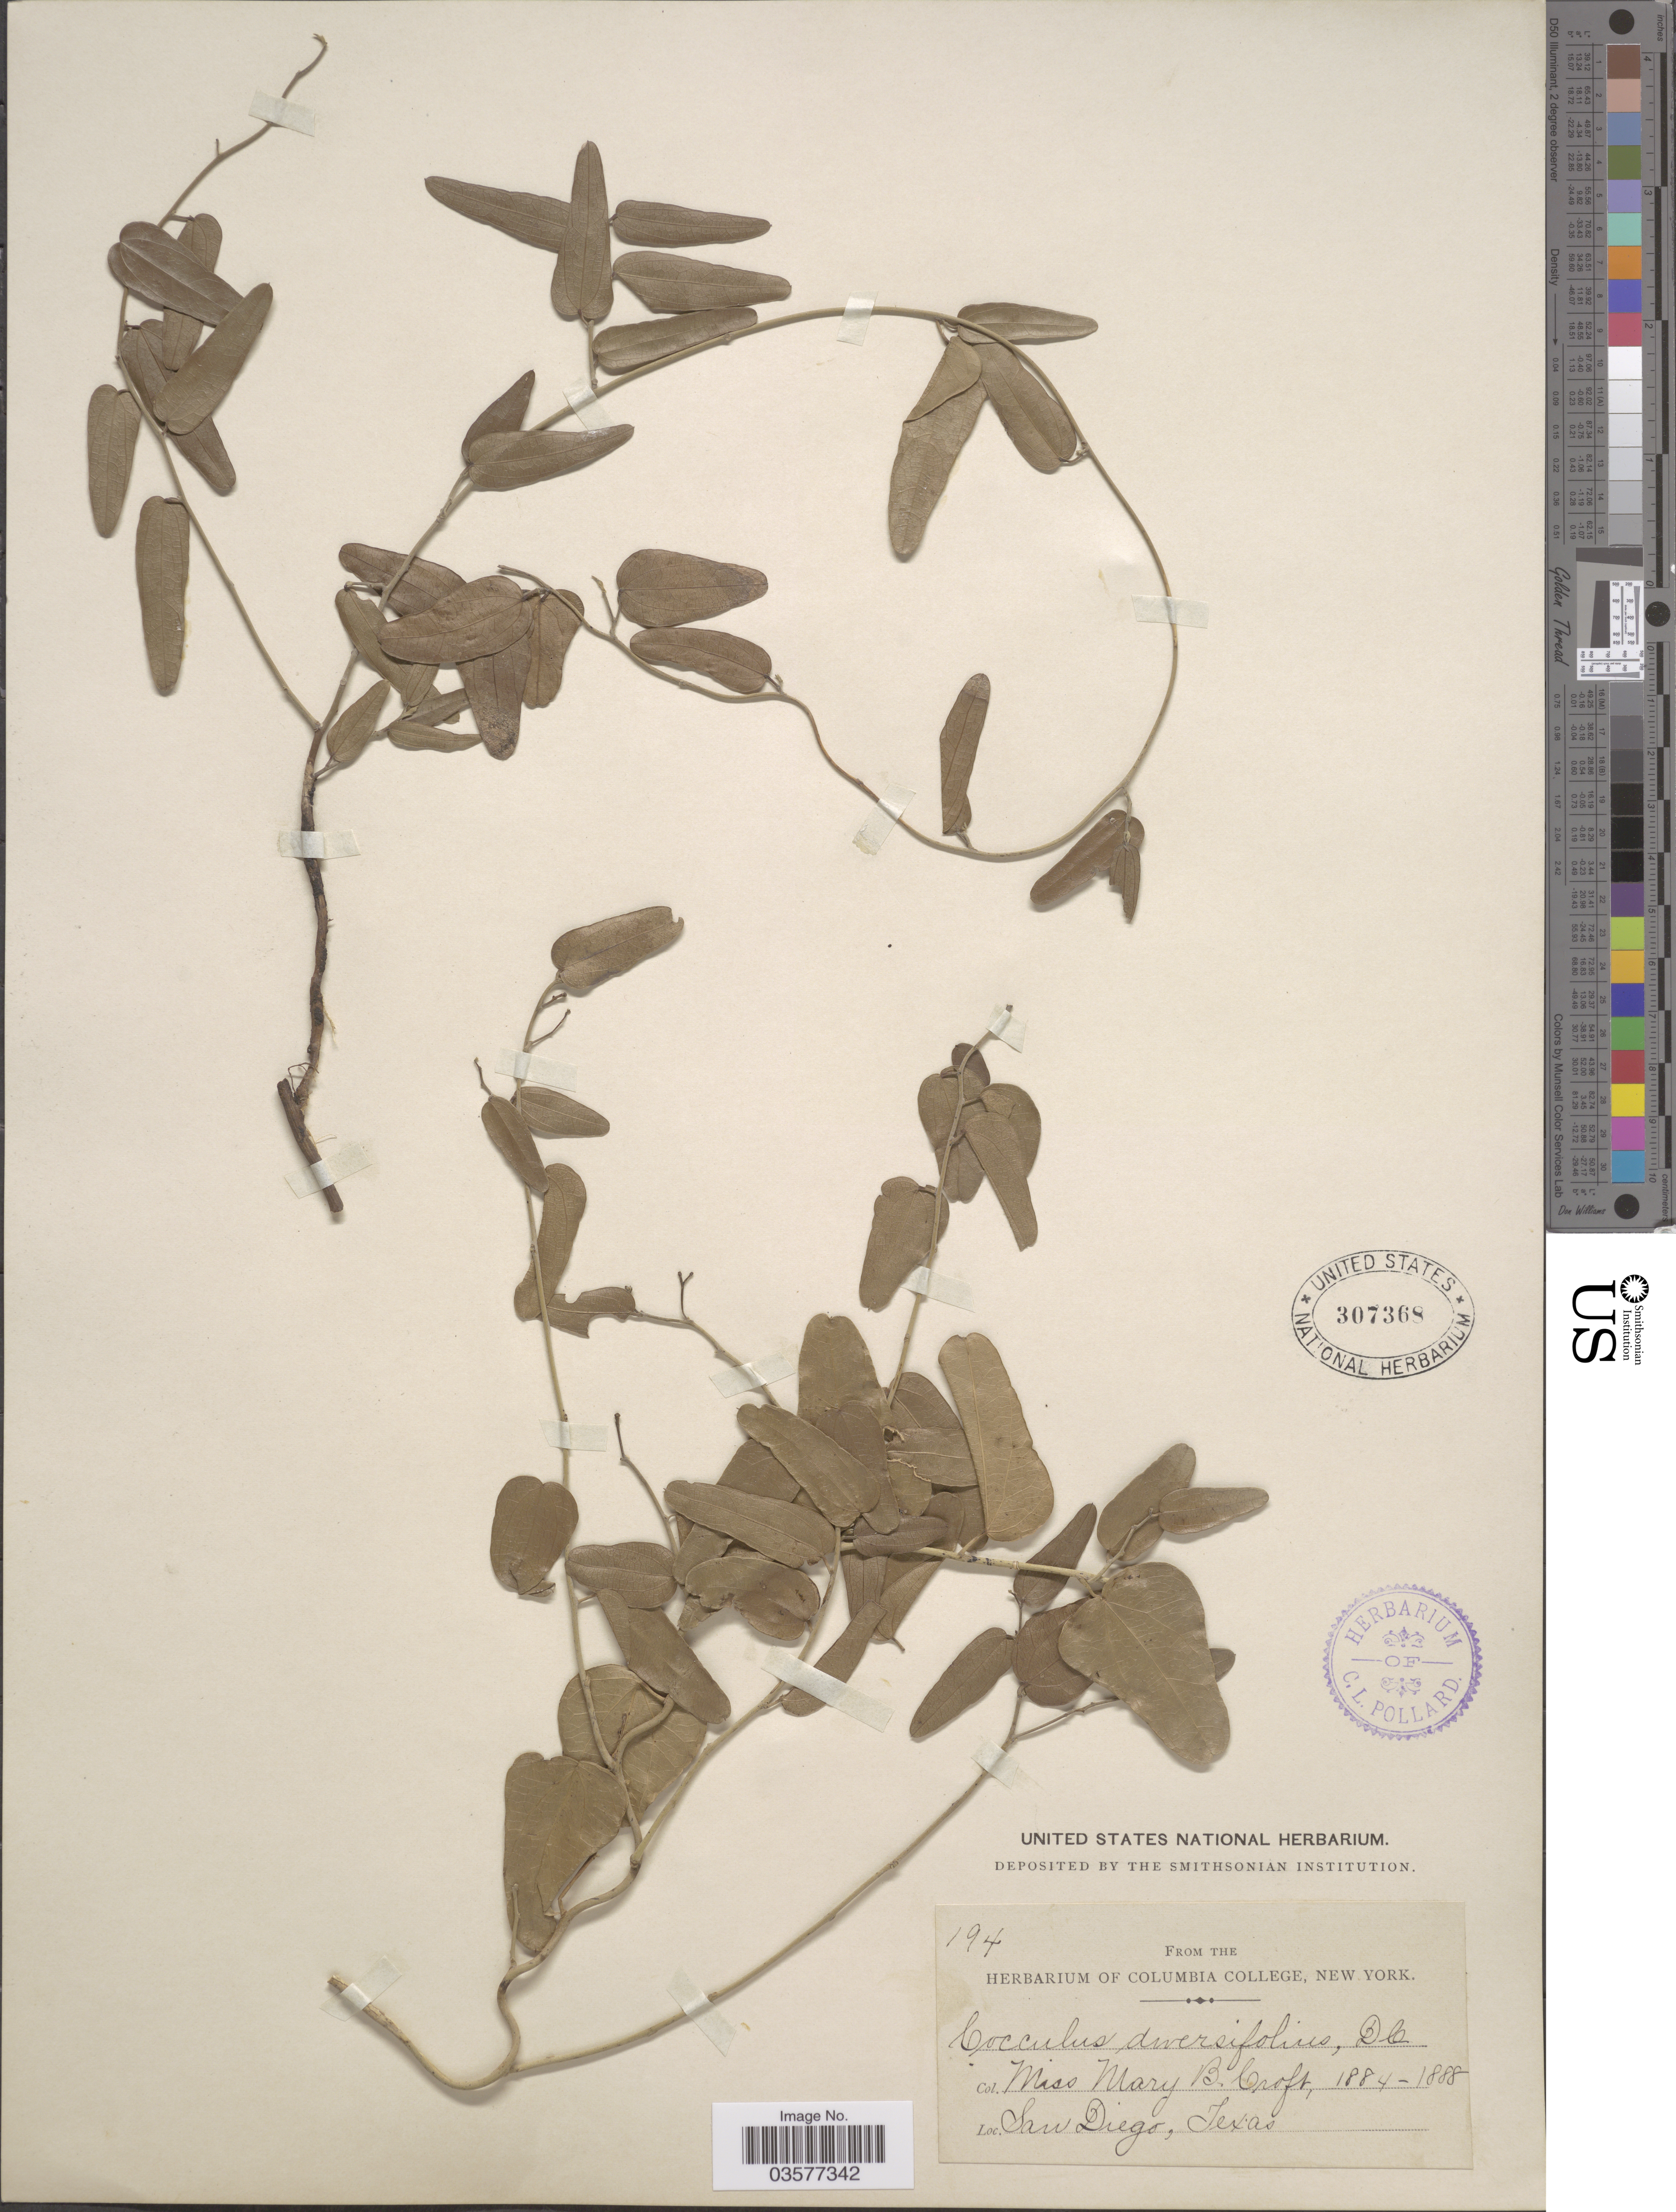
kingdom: Plantae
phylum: Tracheophyta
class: Magnoliopsida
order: Ranunculales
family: Menispermaceae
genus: Cocculus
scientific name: Cocculus diversifolius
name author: DC.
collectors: M. Croft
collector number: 194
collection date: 1884/1888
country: United States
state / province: Texas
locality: San Diego.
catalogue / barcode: US 307368